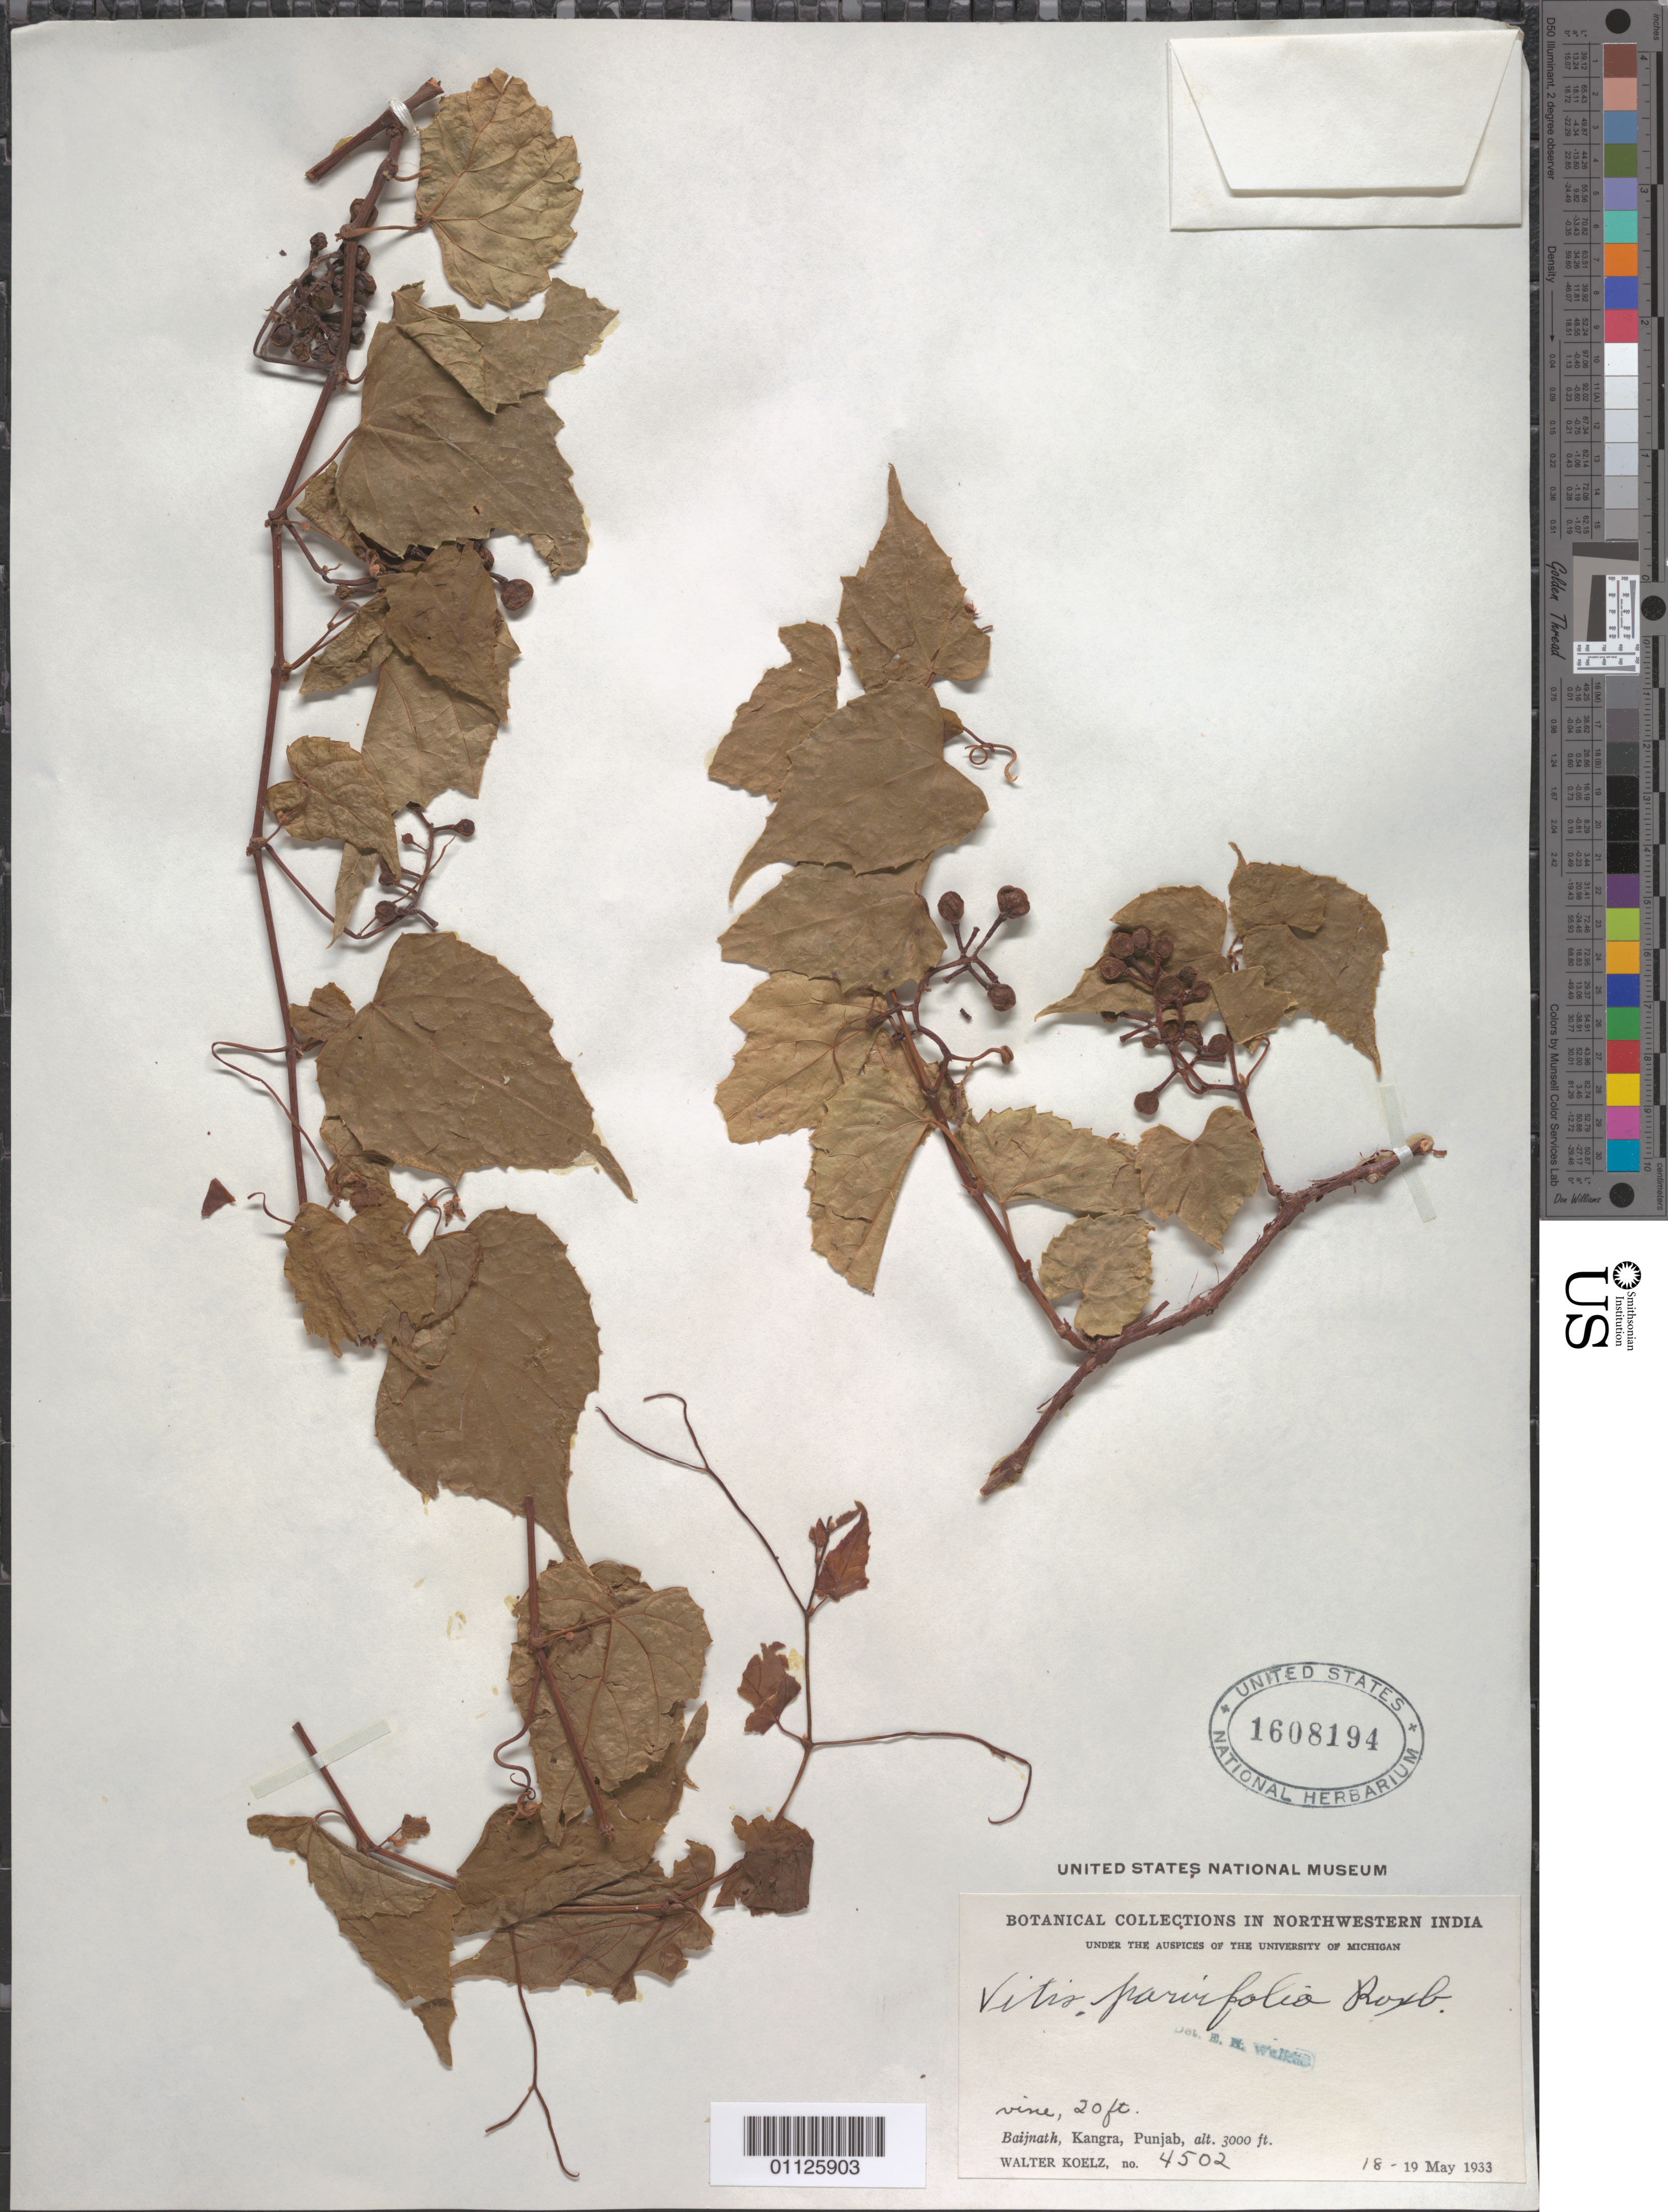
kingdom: Plantae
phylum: Tracheophyta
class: Magnoliopsida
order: Vitales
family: Vitaceae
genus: Cissus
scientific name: Cissus parvifolia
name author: Salisb.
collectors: W. N. Koelz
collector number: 4502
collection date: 1933-05-18/1933-05-19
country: India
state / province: Punjab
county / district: Kangra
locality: Baijnath.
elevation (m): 3000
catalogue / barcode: US 1608194